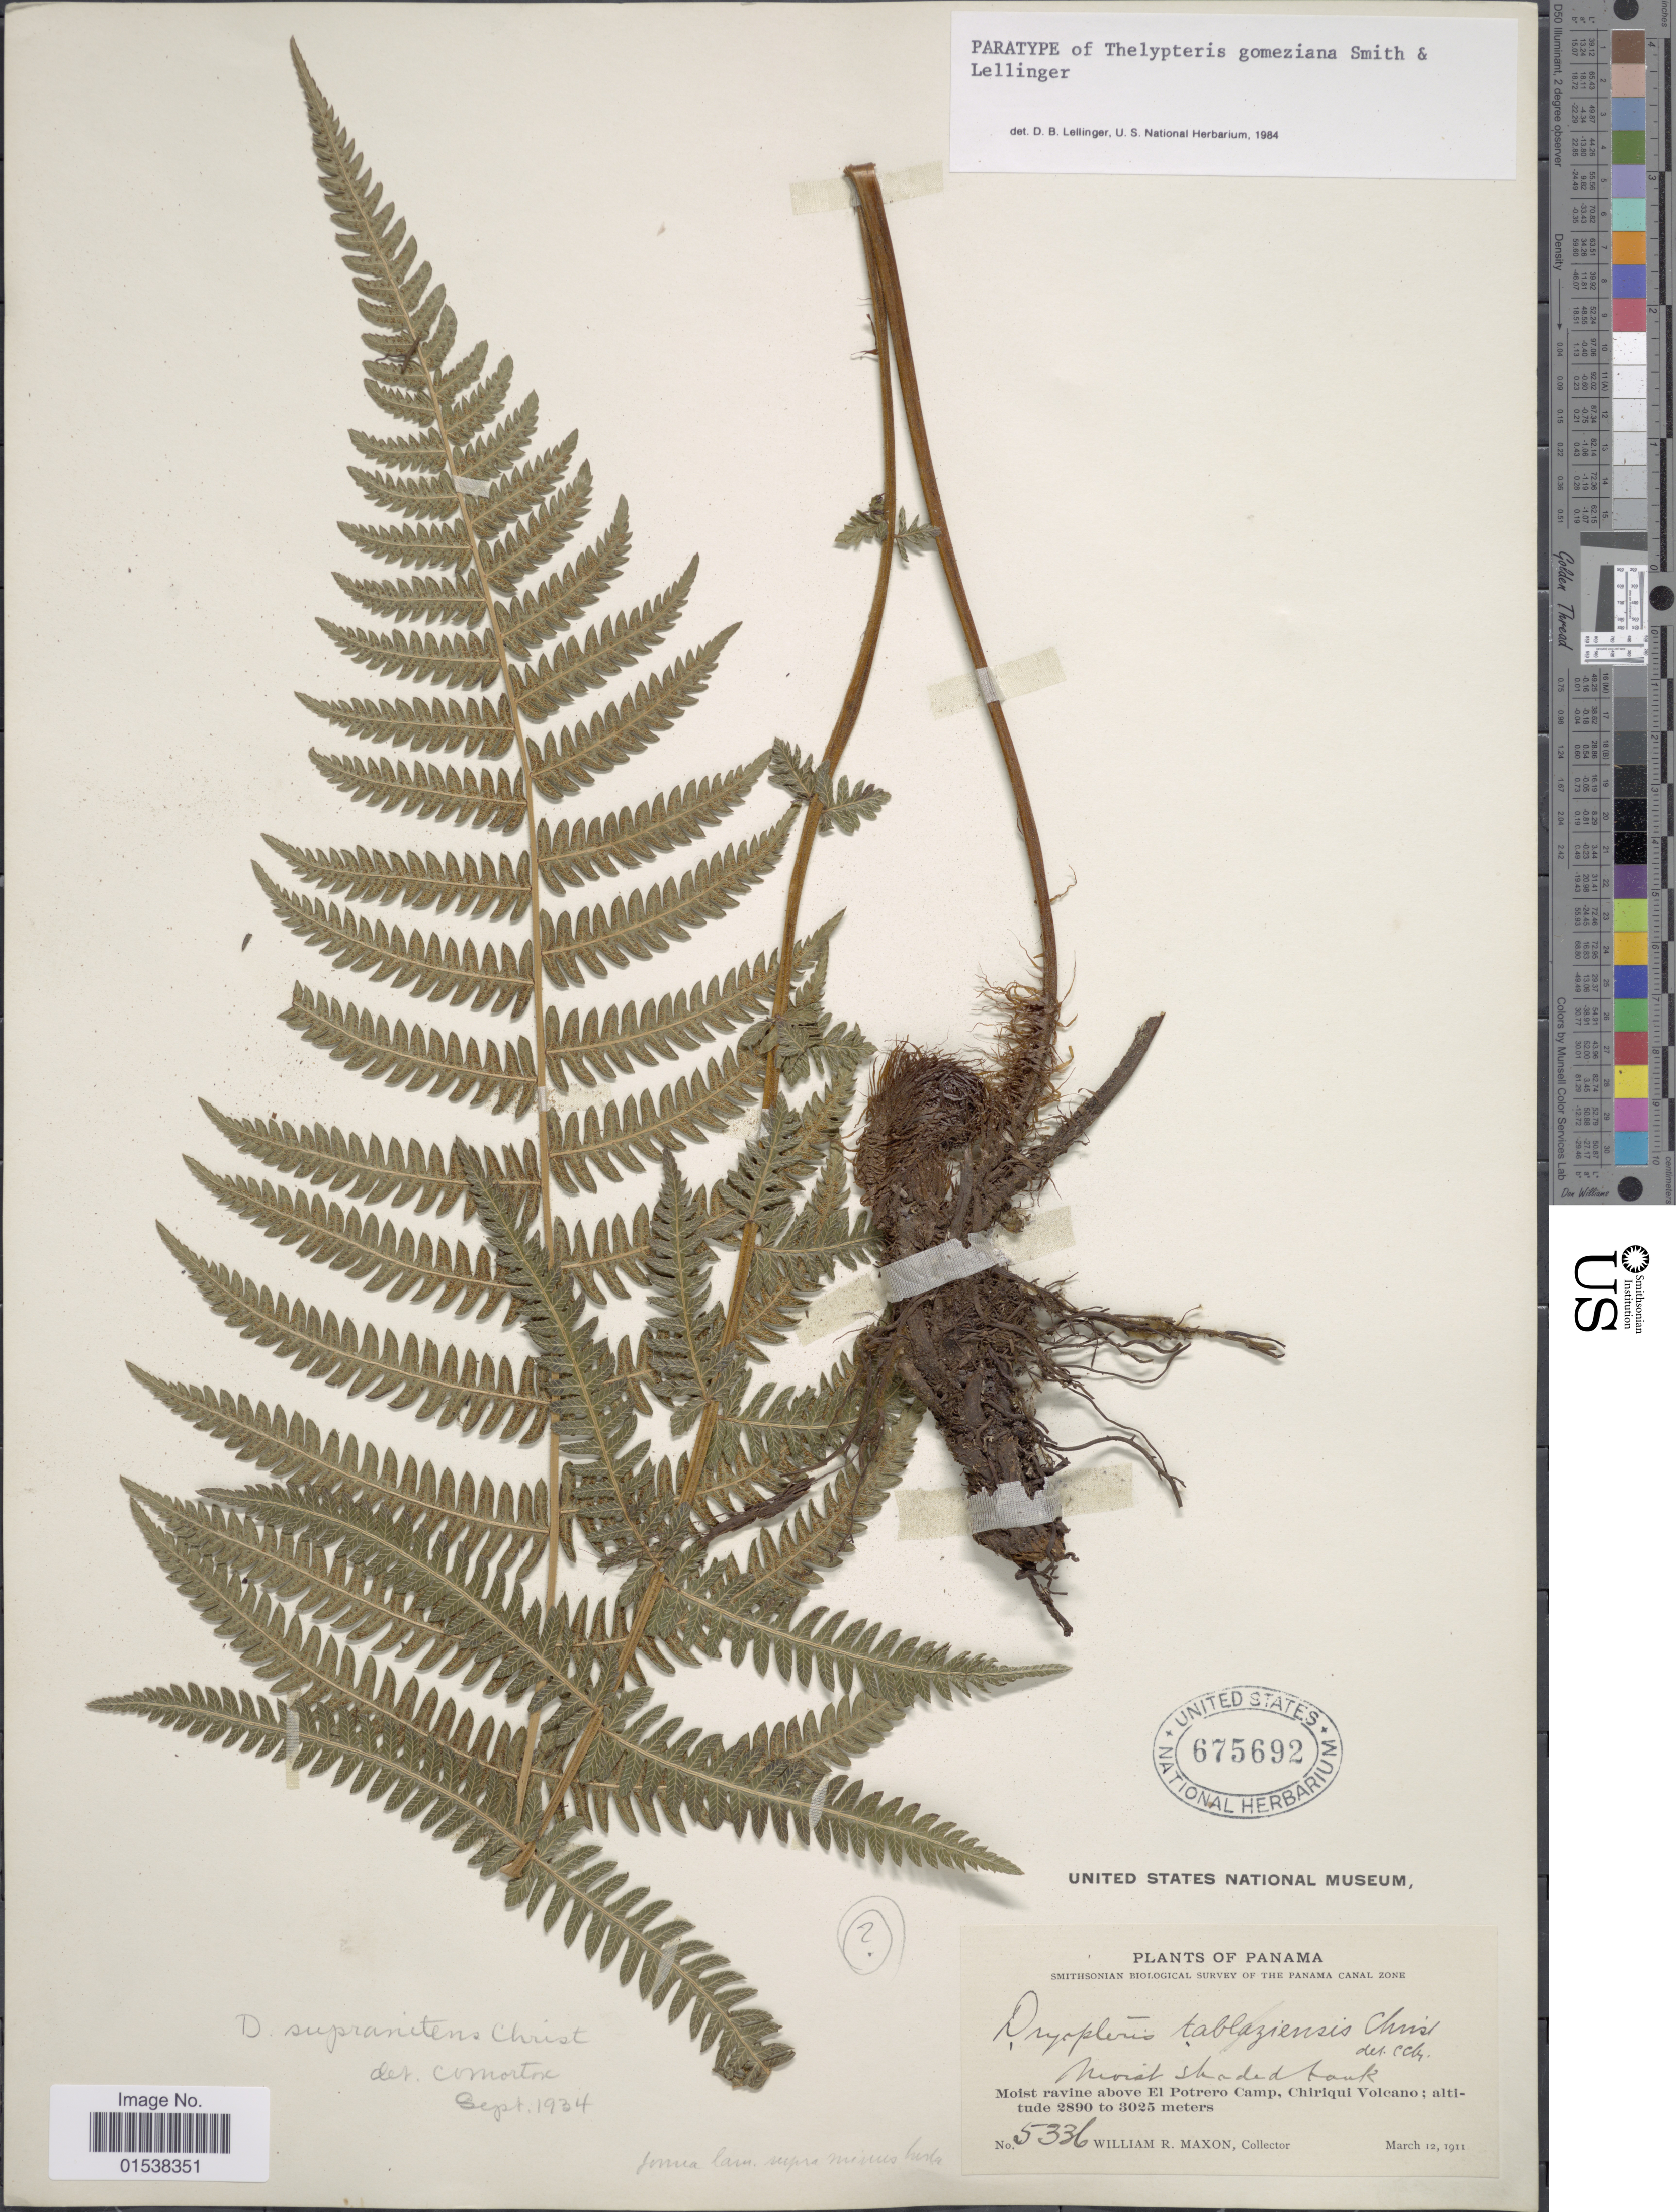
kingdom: Plantae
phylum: Tracheophyta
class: Polypodiopsida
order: Polypodiales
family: Thelypteridaceae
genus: Amauropelta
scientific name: Amauropelta gomeziana (A.R. Sm. & Lellinger) comb. nov., ined. 2015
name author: (A.R. Sm. & Lellinger)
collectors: W. R. Maxon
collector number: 5336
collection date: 1911-03-12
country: Panama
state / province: Chiriqui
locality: Moist ravine above El Potrero Camp, Chiriqui Volcano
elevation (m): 2890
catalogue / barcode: US 675692